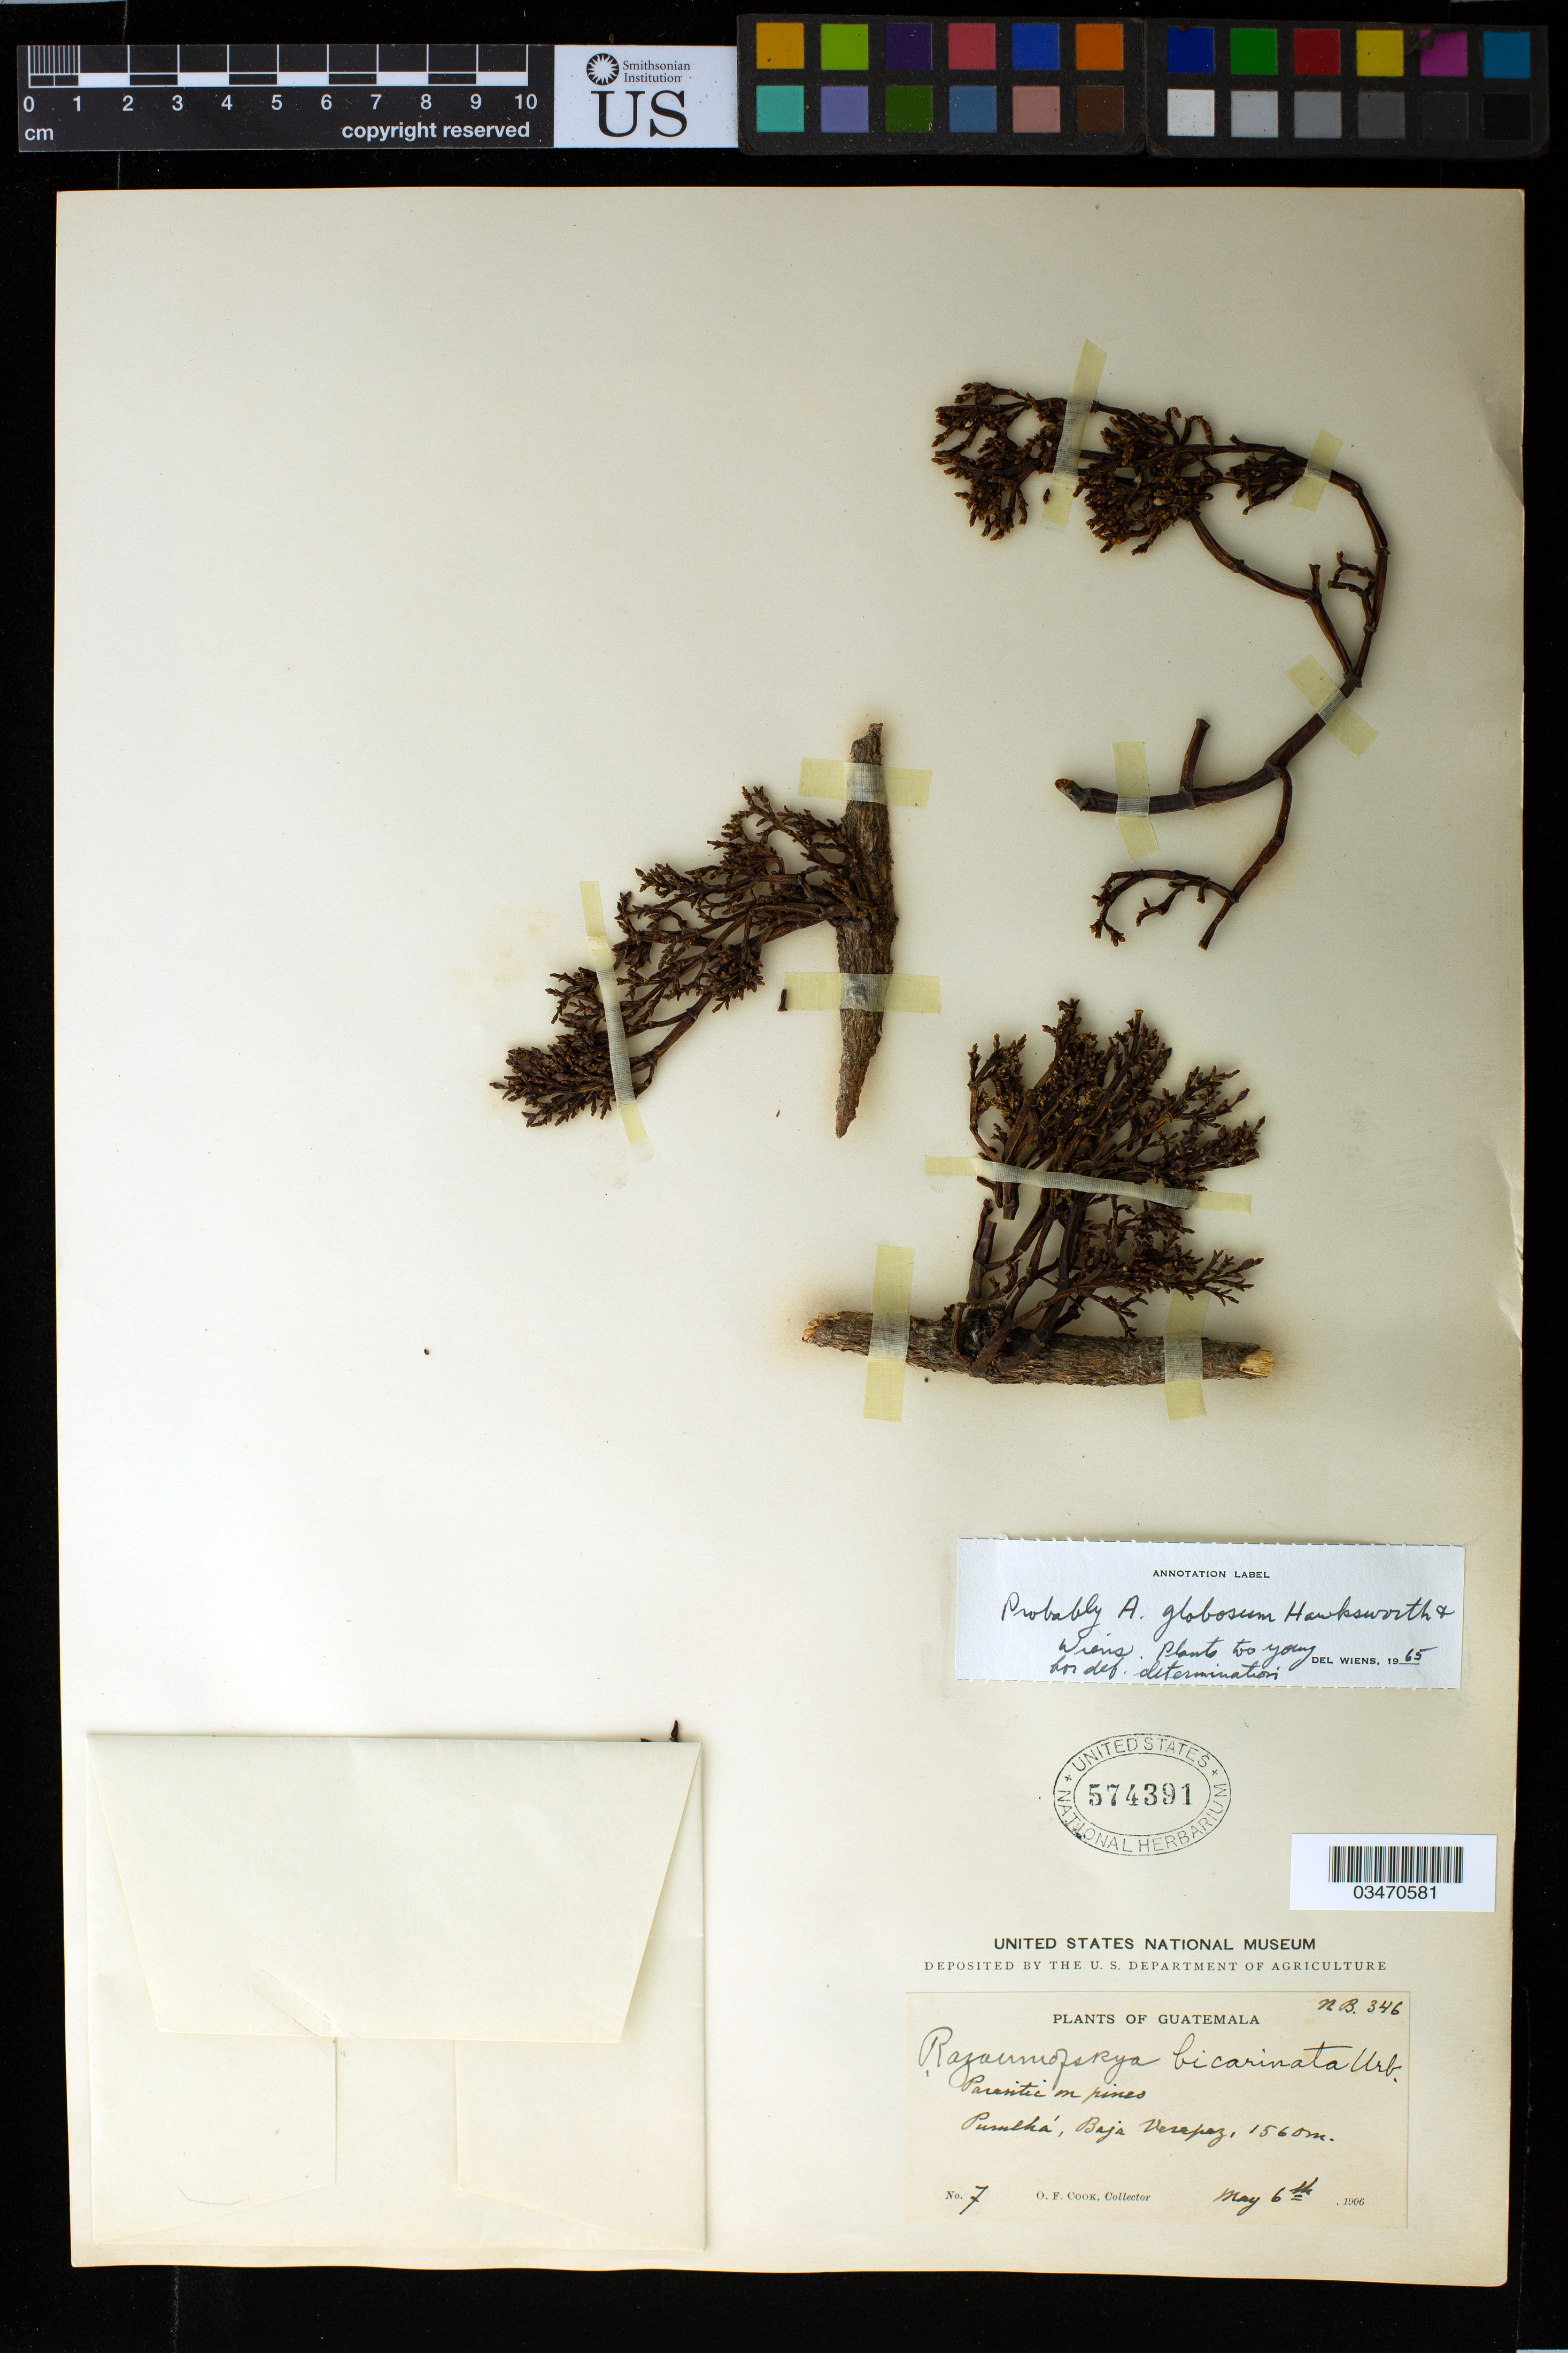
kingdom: Plantae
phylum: Tracheophyta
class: Magnoliopsida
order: Santalales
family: Viscaceae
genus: Arceuthobium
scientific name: Arceuthobium globosum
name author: Hawksw. & Wiens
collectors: O. F. Cook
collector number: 7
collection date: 1906-05-06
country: Guatemala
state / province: Baja Verapaz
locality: Purulha.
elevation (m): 1560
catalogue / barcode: US 574391